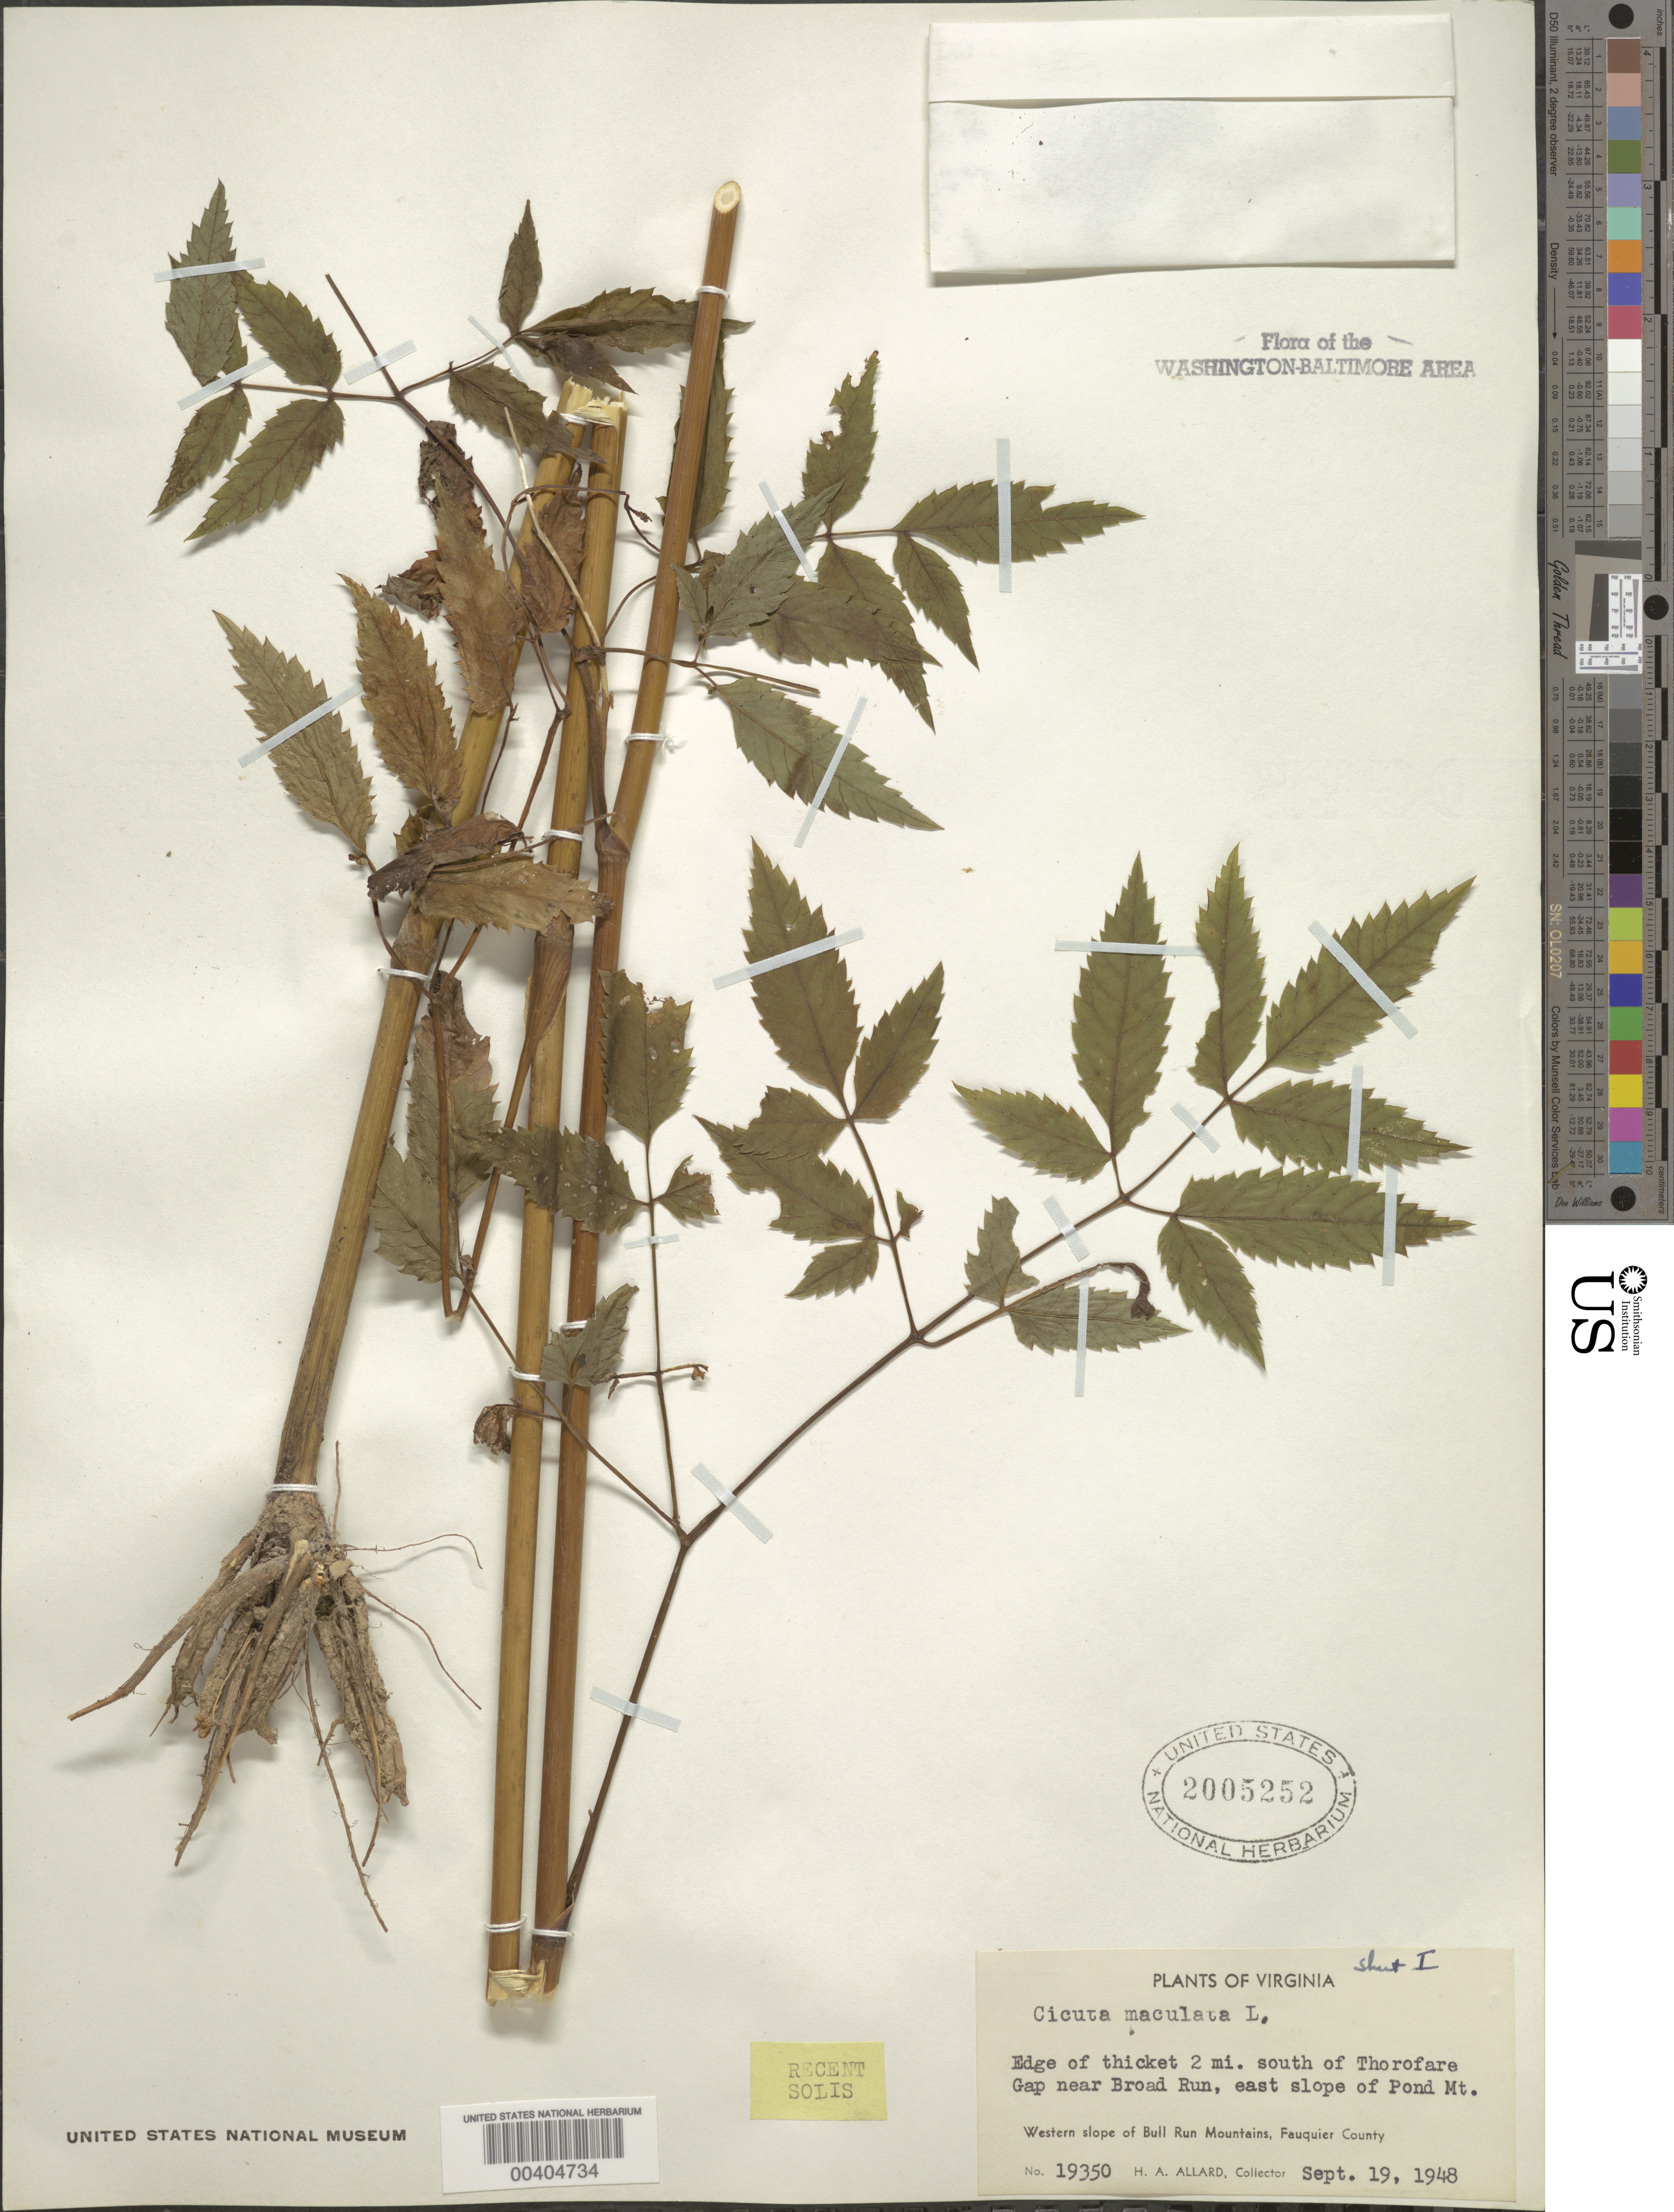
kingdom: Plantae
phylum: Tracheophyta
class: Magnoliopsida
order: Apiales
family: Apiaceae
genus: Cicuta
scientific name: Cicuta maculata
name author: L.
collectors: H. A. Allard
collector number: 19350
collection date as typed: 19 Sep 1948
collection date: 1948-09-19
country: United States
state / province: Virginia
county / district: Fauquier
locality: S of Thorofare Gap near Broad Run, Pond Mountain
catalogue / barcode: US 2005252